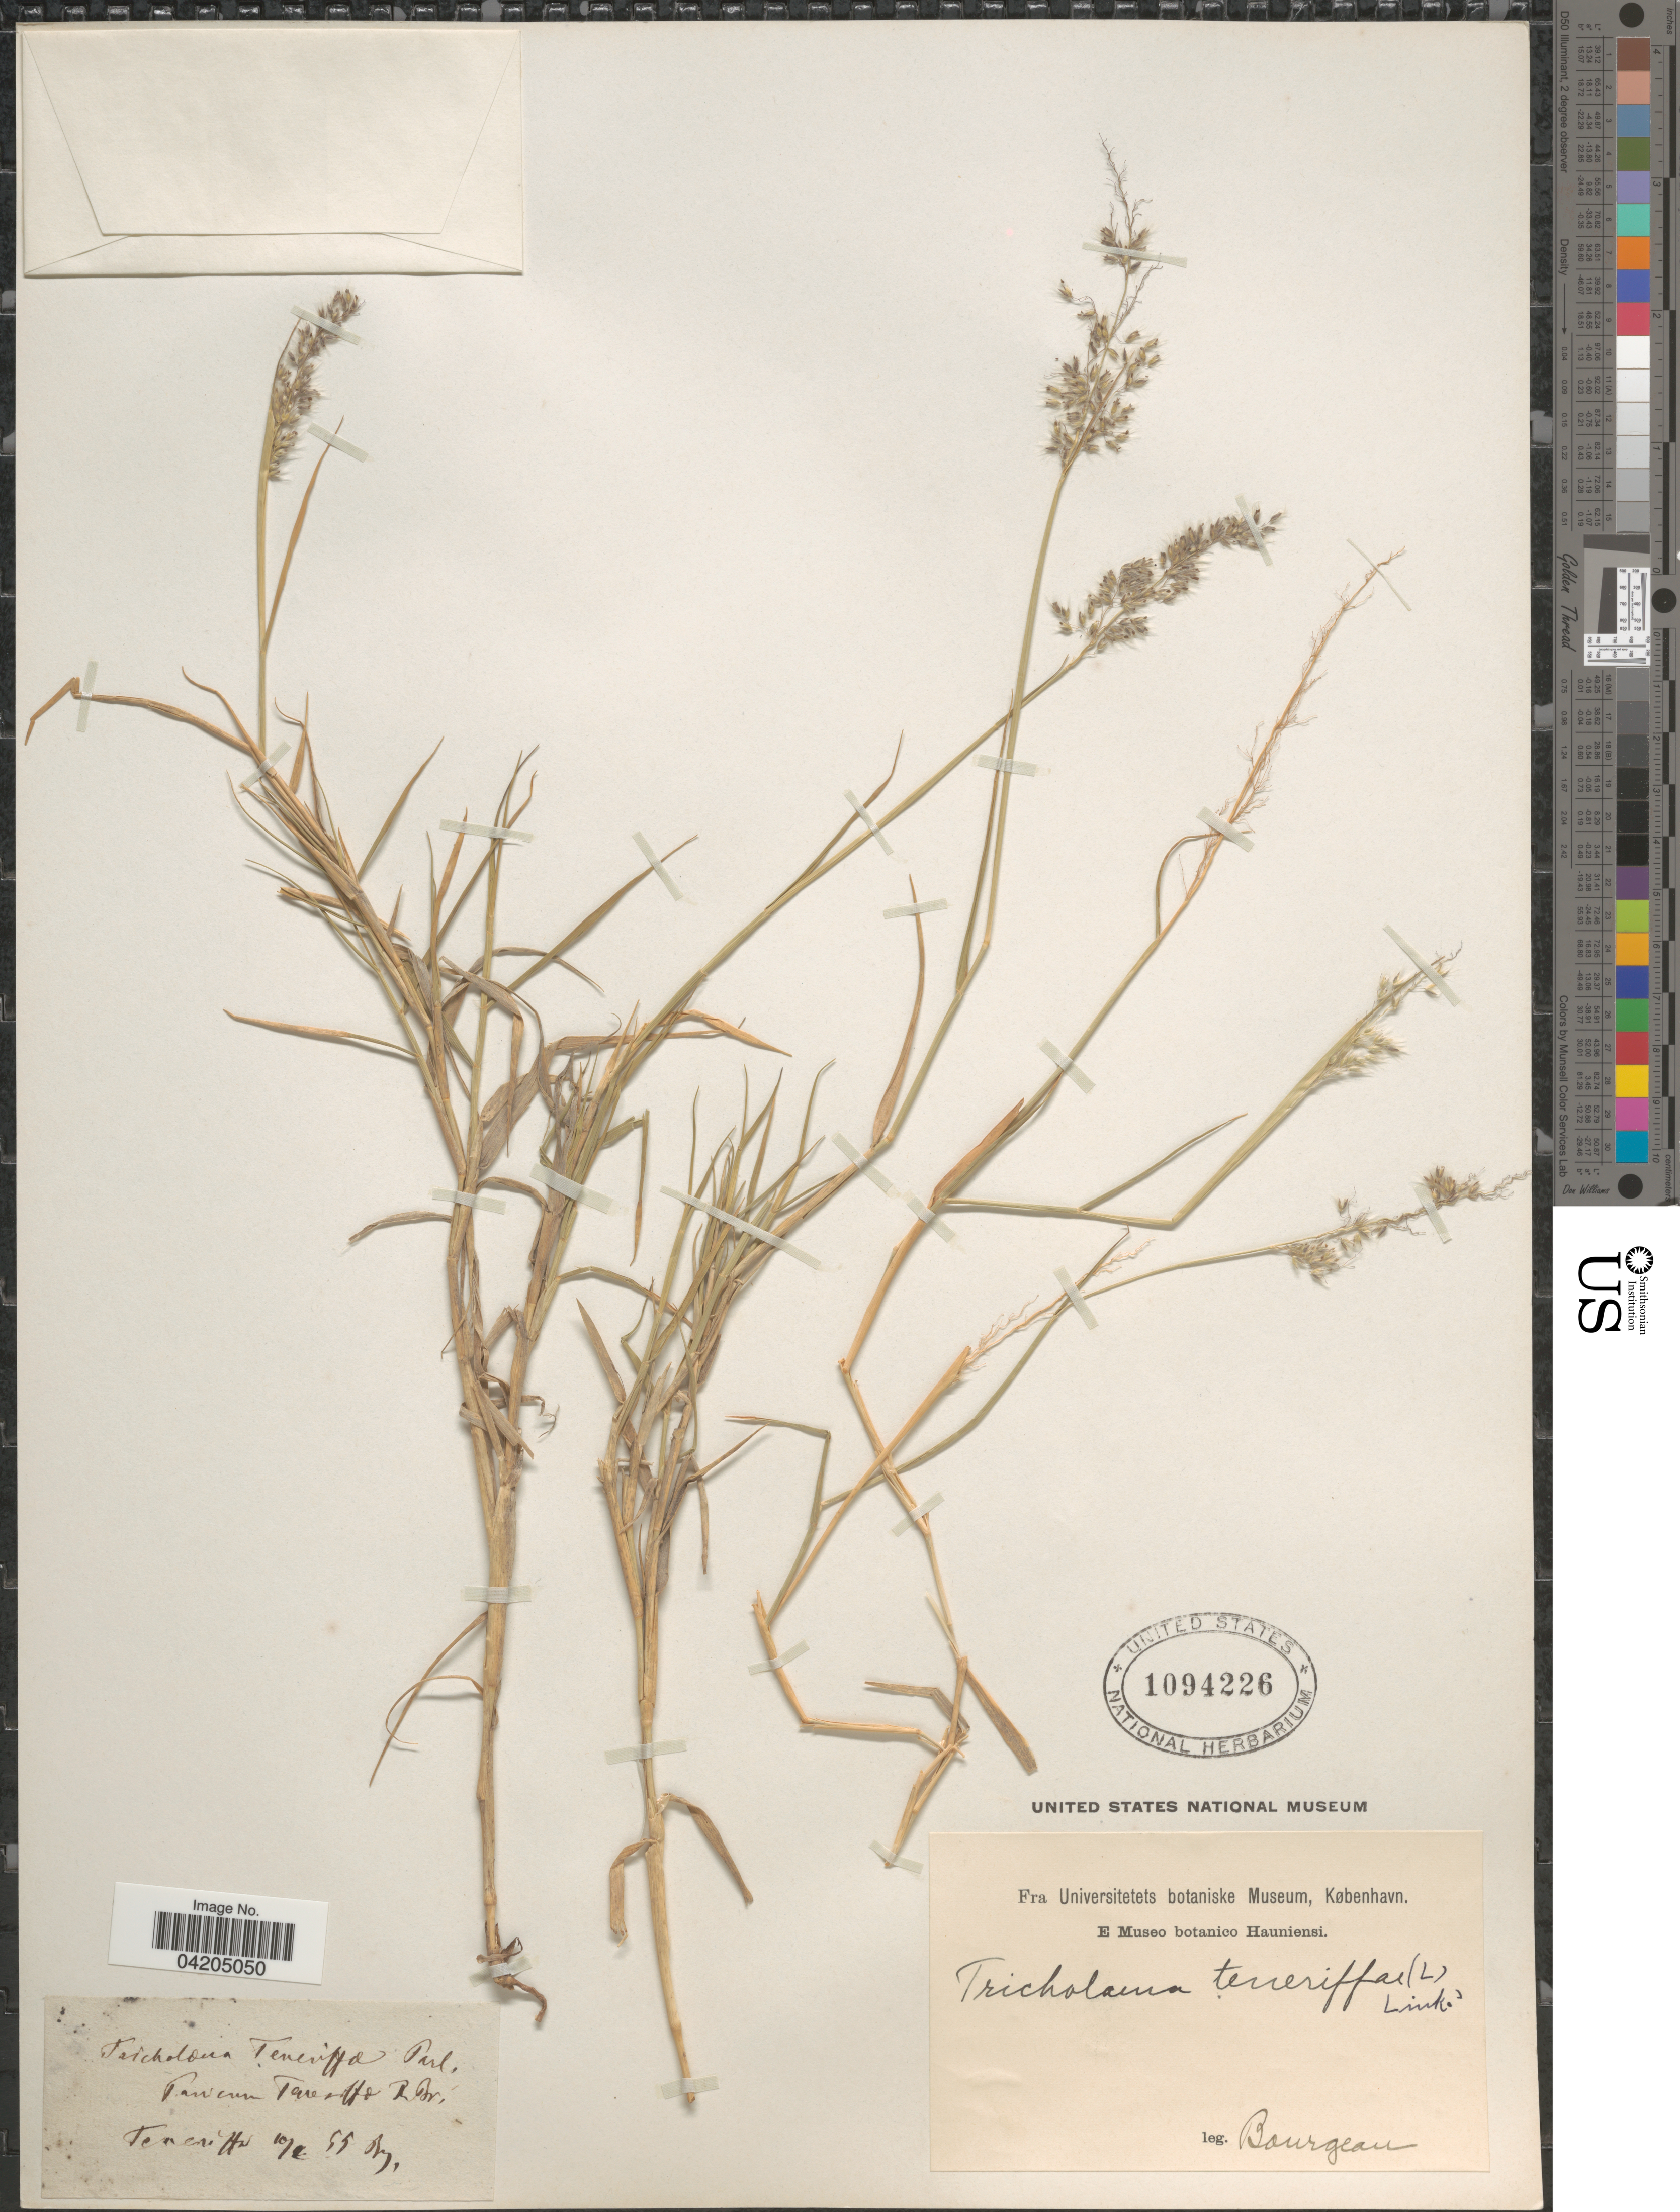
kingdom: Plantae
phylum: Tracheophyta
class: Liliopsida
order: Poales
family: Poaceae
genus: Tricholaena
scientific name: Tricholaena teneriffae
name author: (L.) Link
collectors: -. Bourgeau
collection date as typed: Transcribed d/m/y: 10/2/55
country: Spain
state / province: Canarias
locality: Teneriffe.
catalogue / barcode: US 1094226